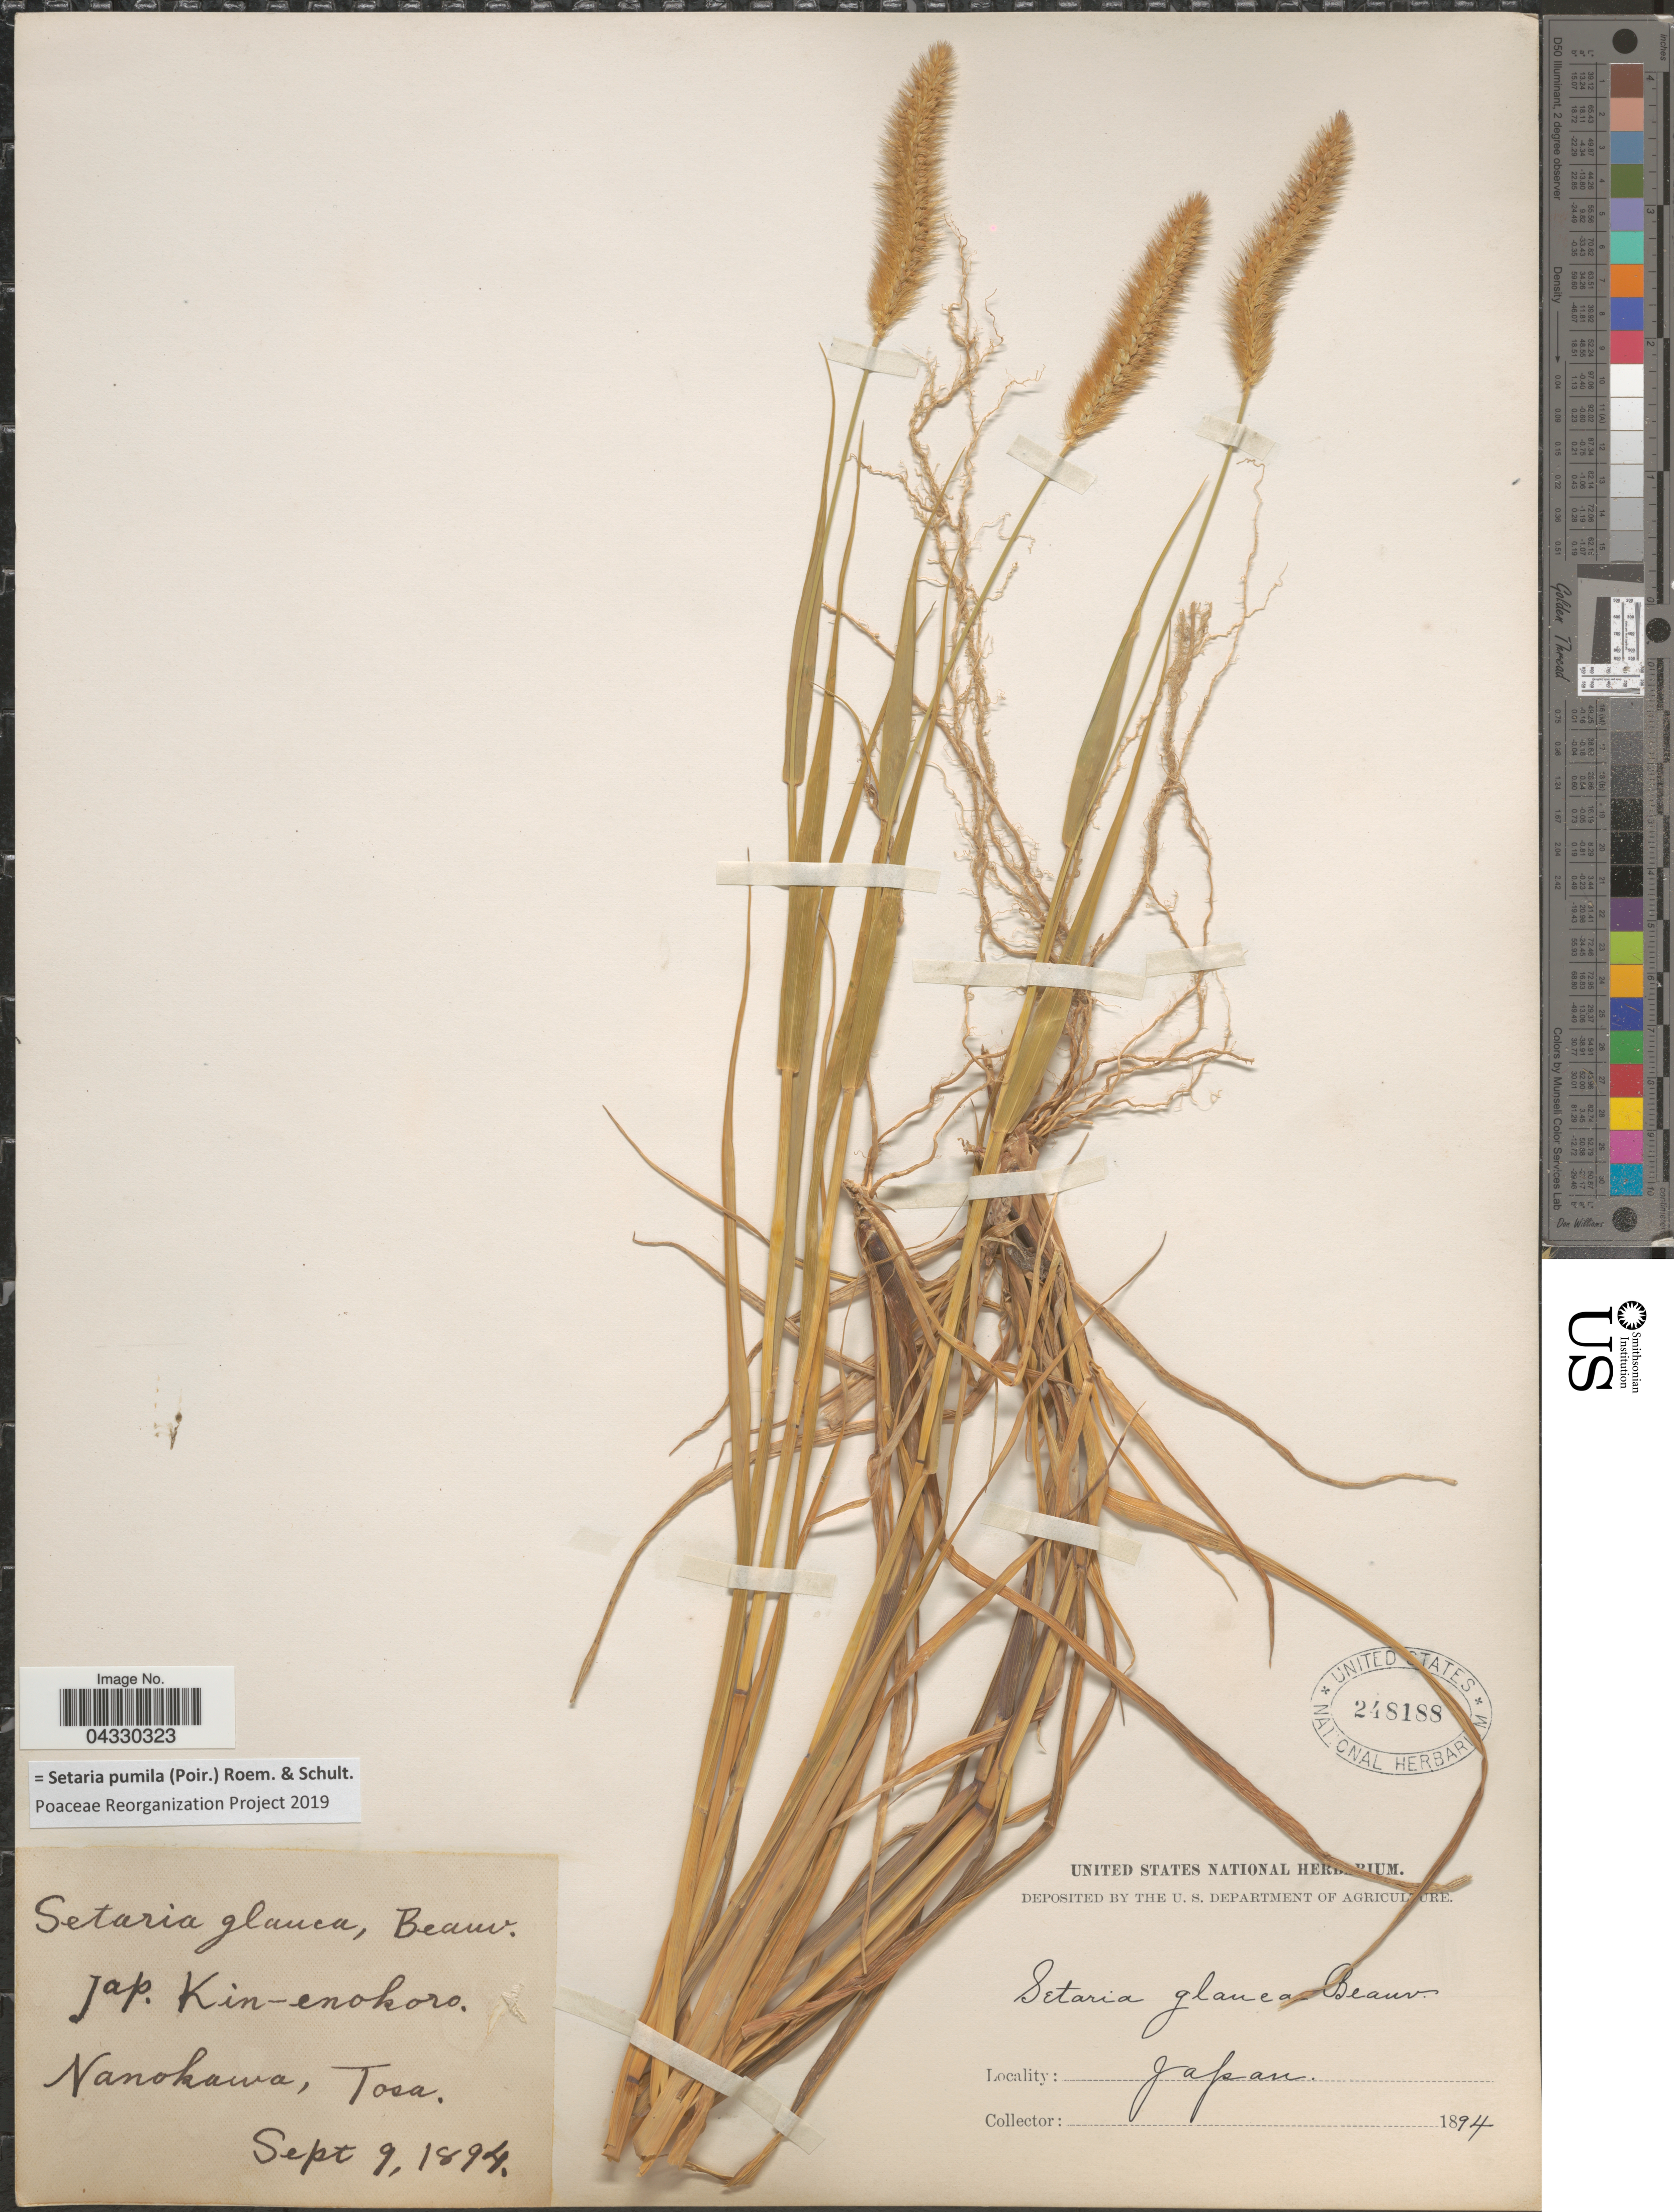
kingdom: Plantae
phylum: Tracheophyta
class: Liliopsida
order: Poales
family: Poaceae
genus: Setaria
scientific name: Setaria pumila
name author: (Poir.) Roem. & Schult.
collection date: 1894-09-09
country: Japan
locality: Nanokawa, Tosa.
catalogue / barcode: US 248188